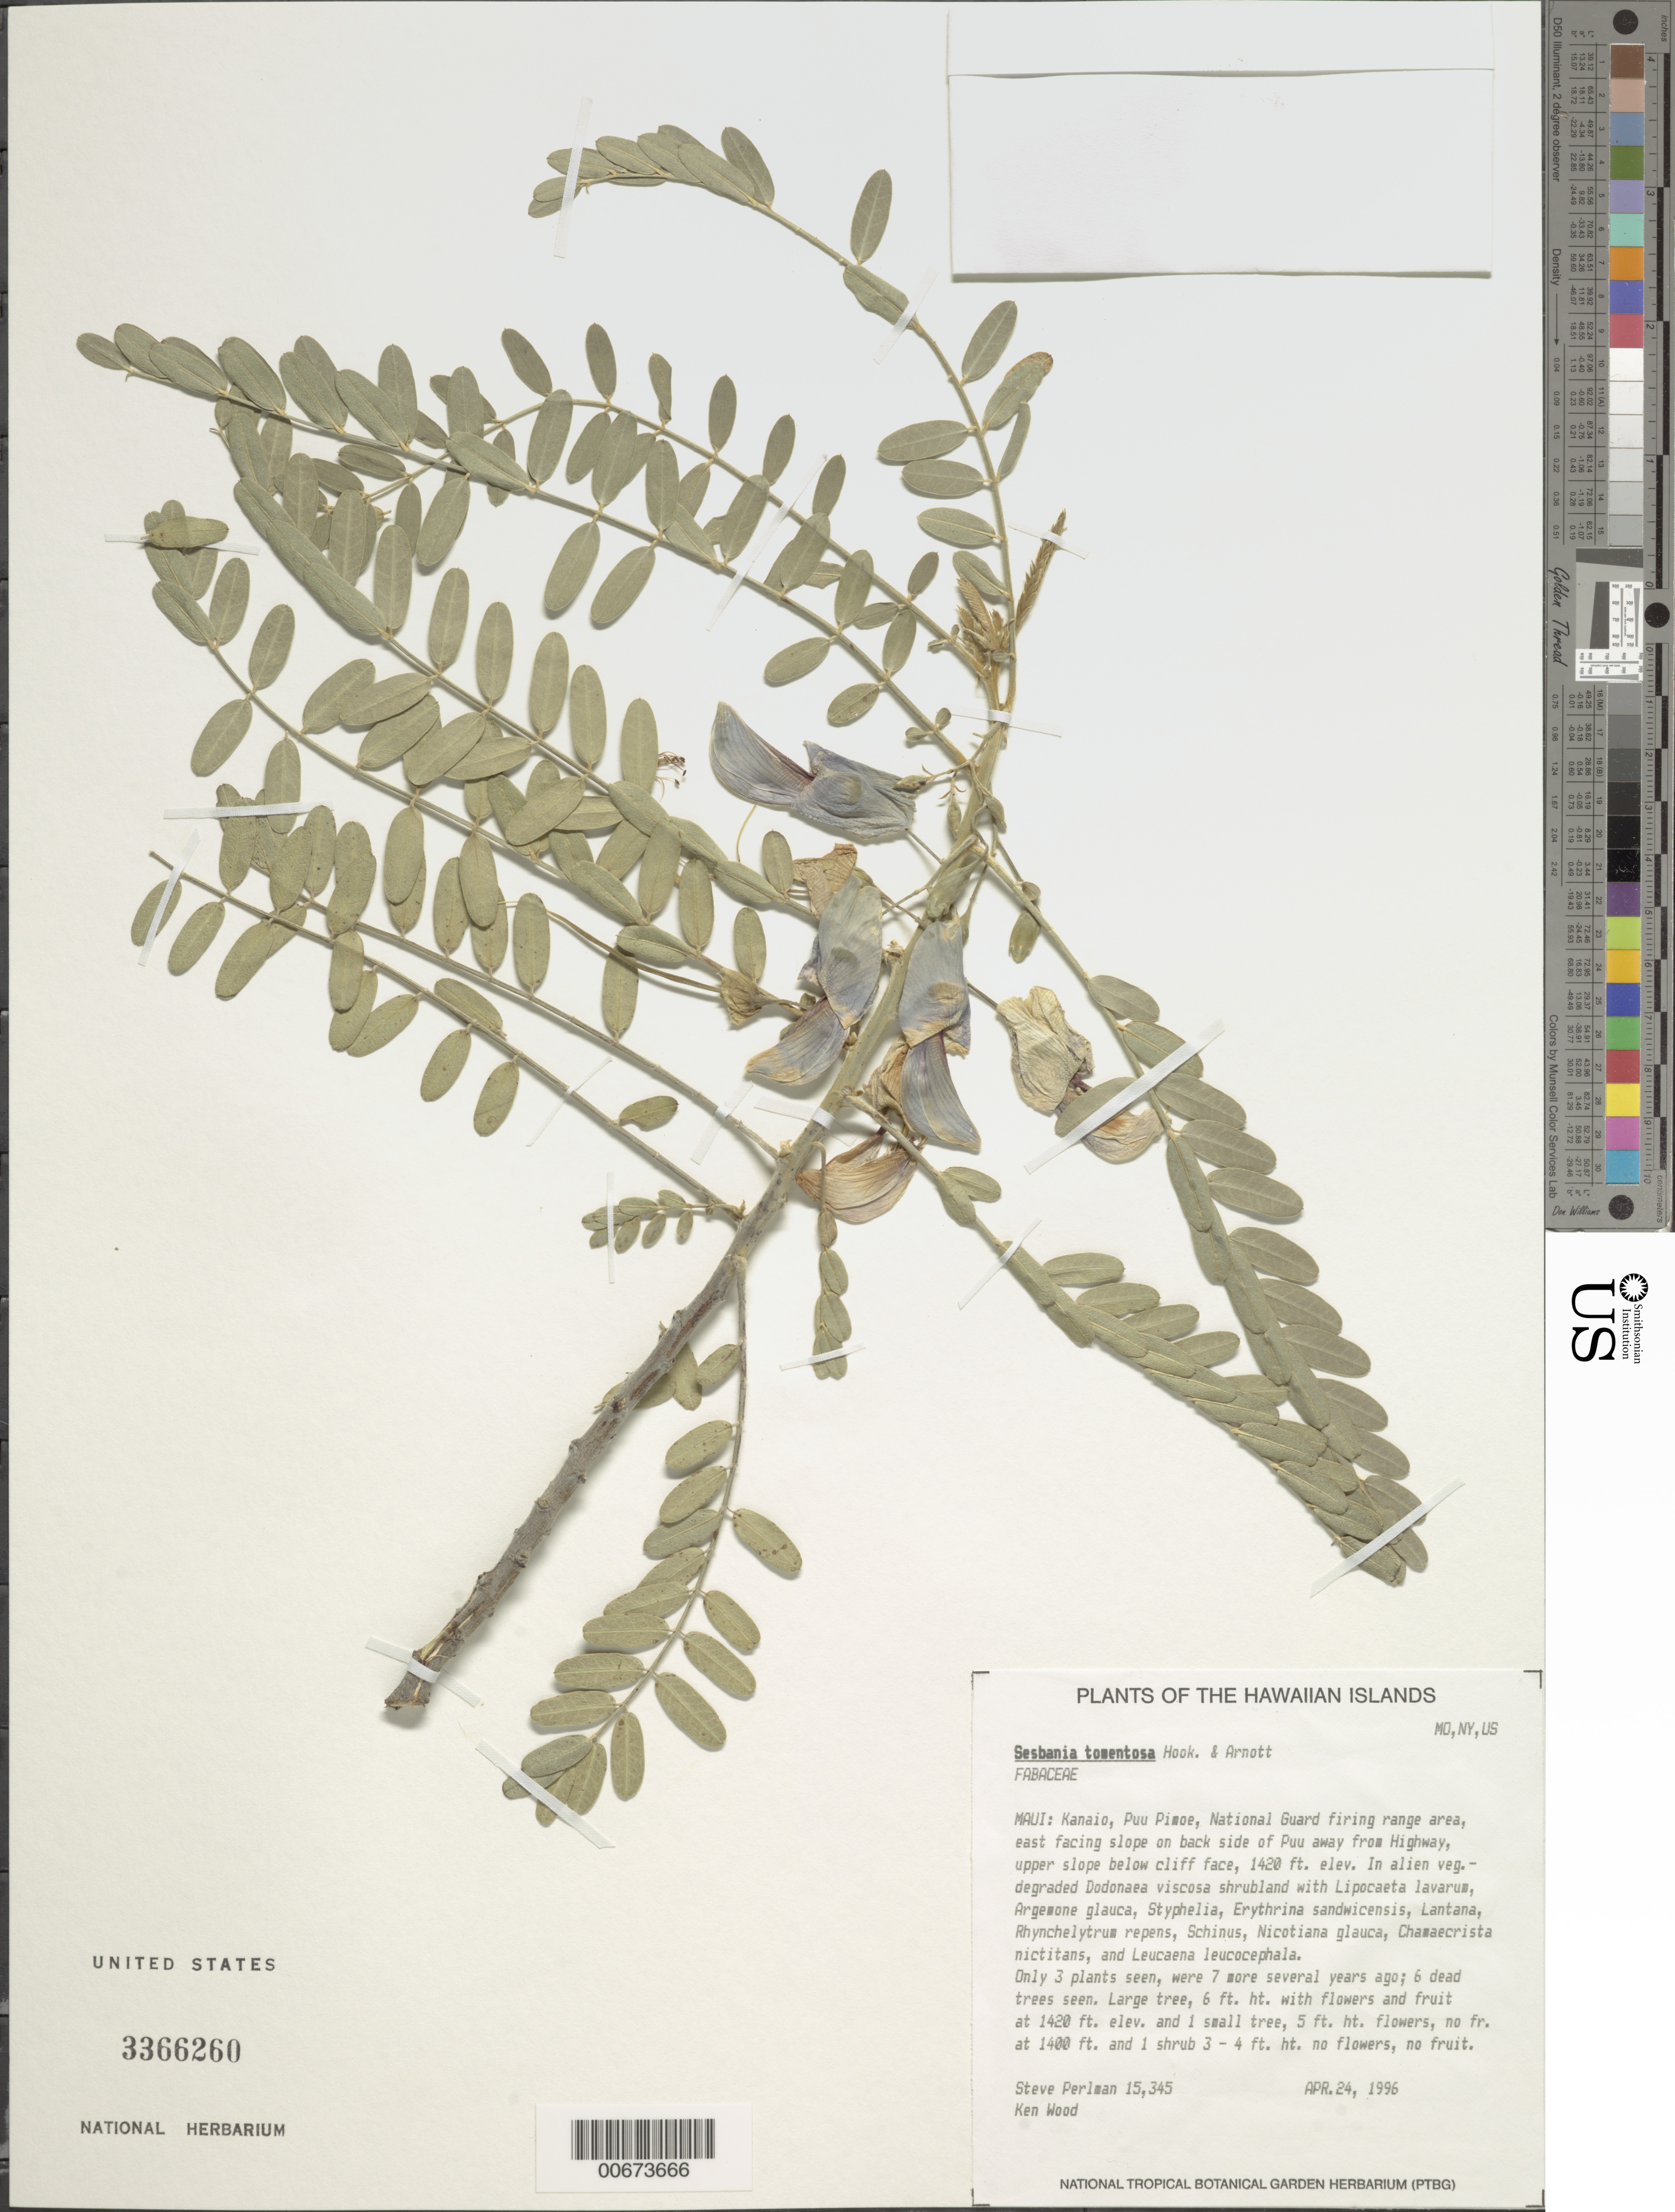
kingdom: Plantae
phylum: Tracheophyta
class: Magnoliopsida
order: Fabales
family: Fabaceae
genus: Sesbania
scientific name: Sesbania tomentosa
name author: Hook. & Arn.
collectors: S. P. Perlman & K. Wood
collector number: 15345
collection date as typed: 24 Apr 1996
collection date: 1996-04-24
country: United States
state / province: Hawaii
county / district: Maui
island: Maui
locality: Kanaio Pu'u Pimoe, National guard firing range area, east facing slope on back side of Pu1u away from Highway, upper slope below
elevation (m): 433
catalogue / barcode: US 3366260